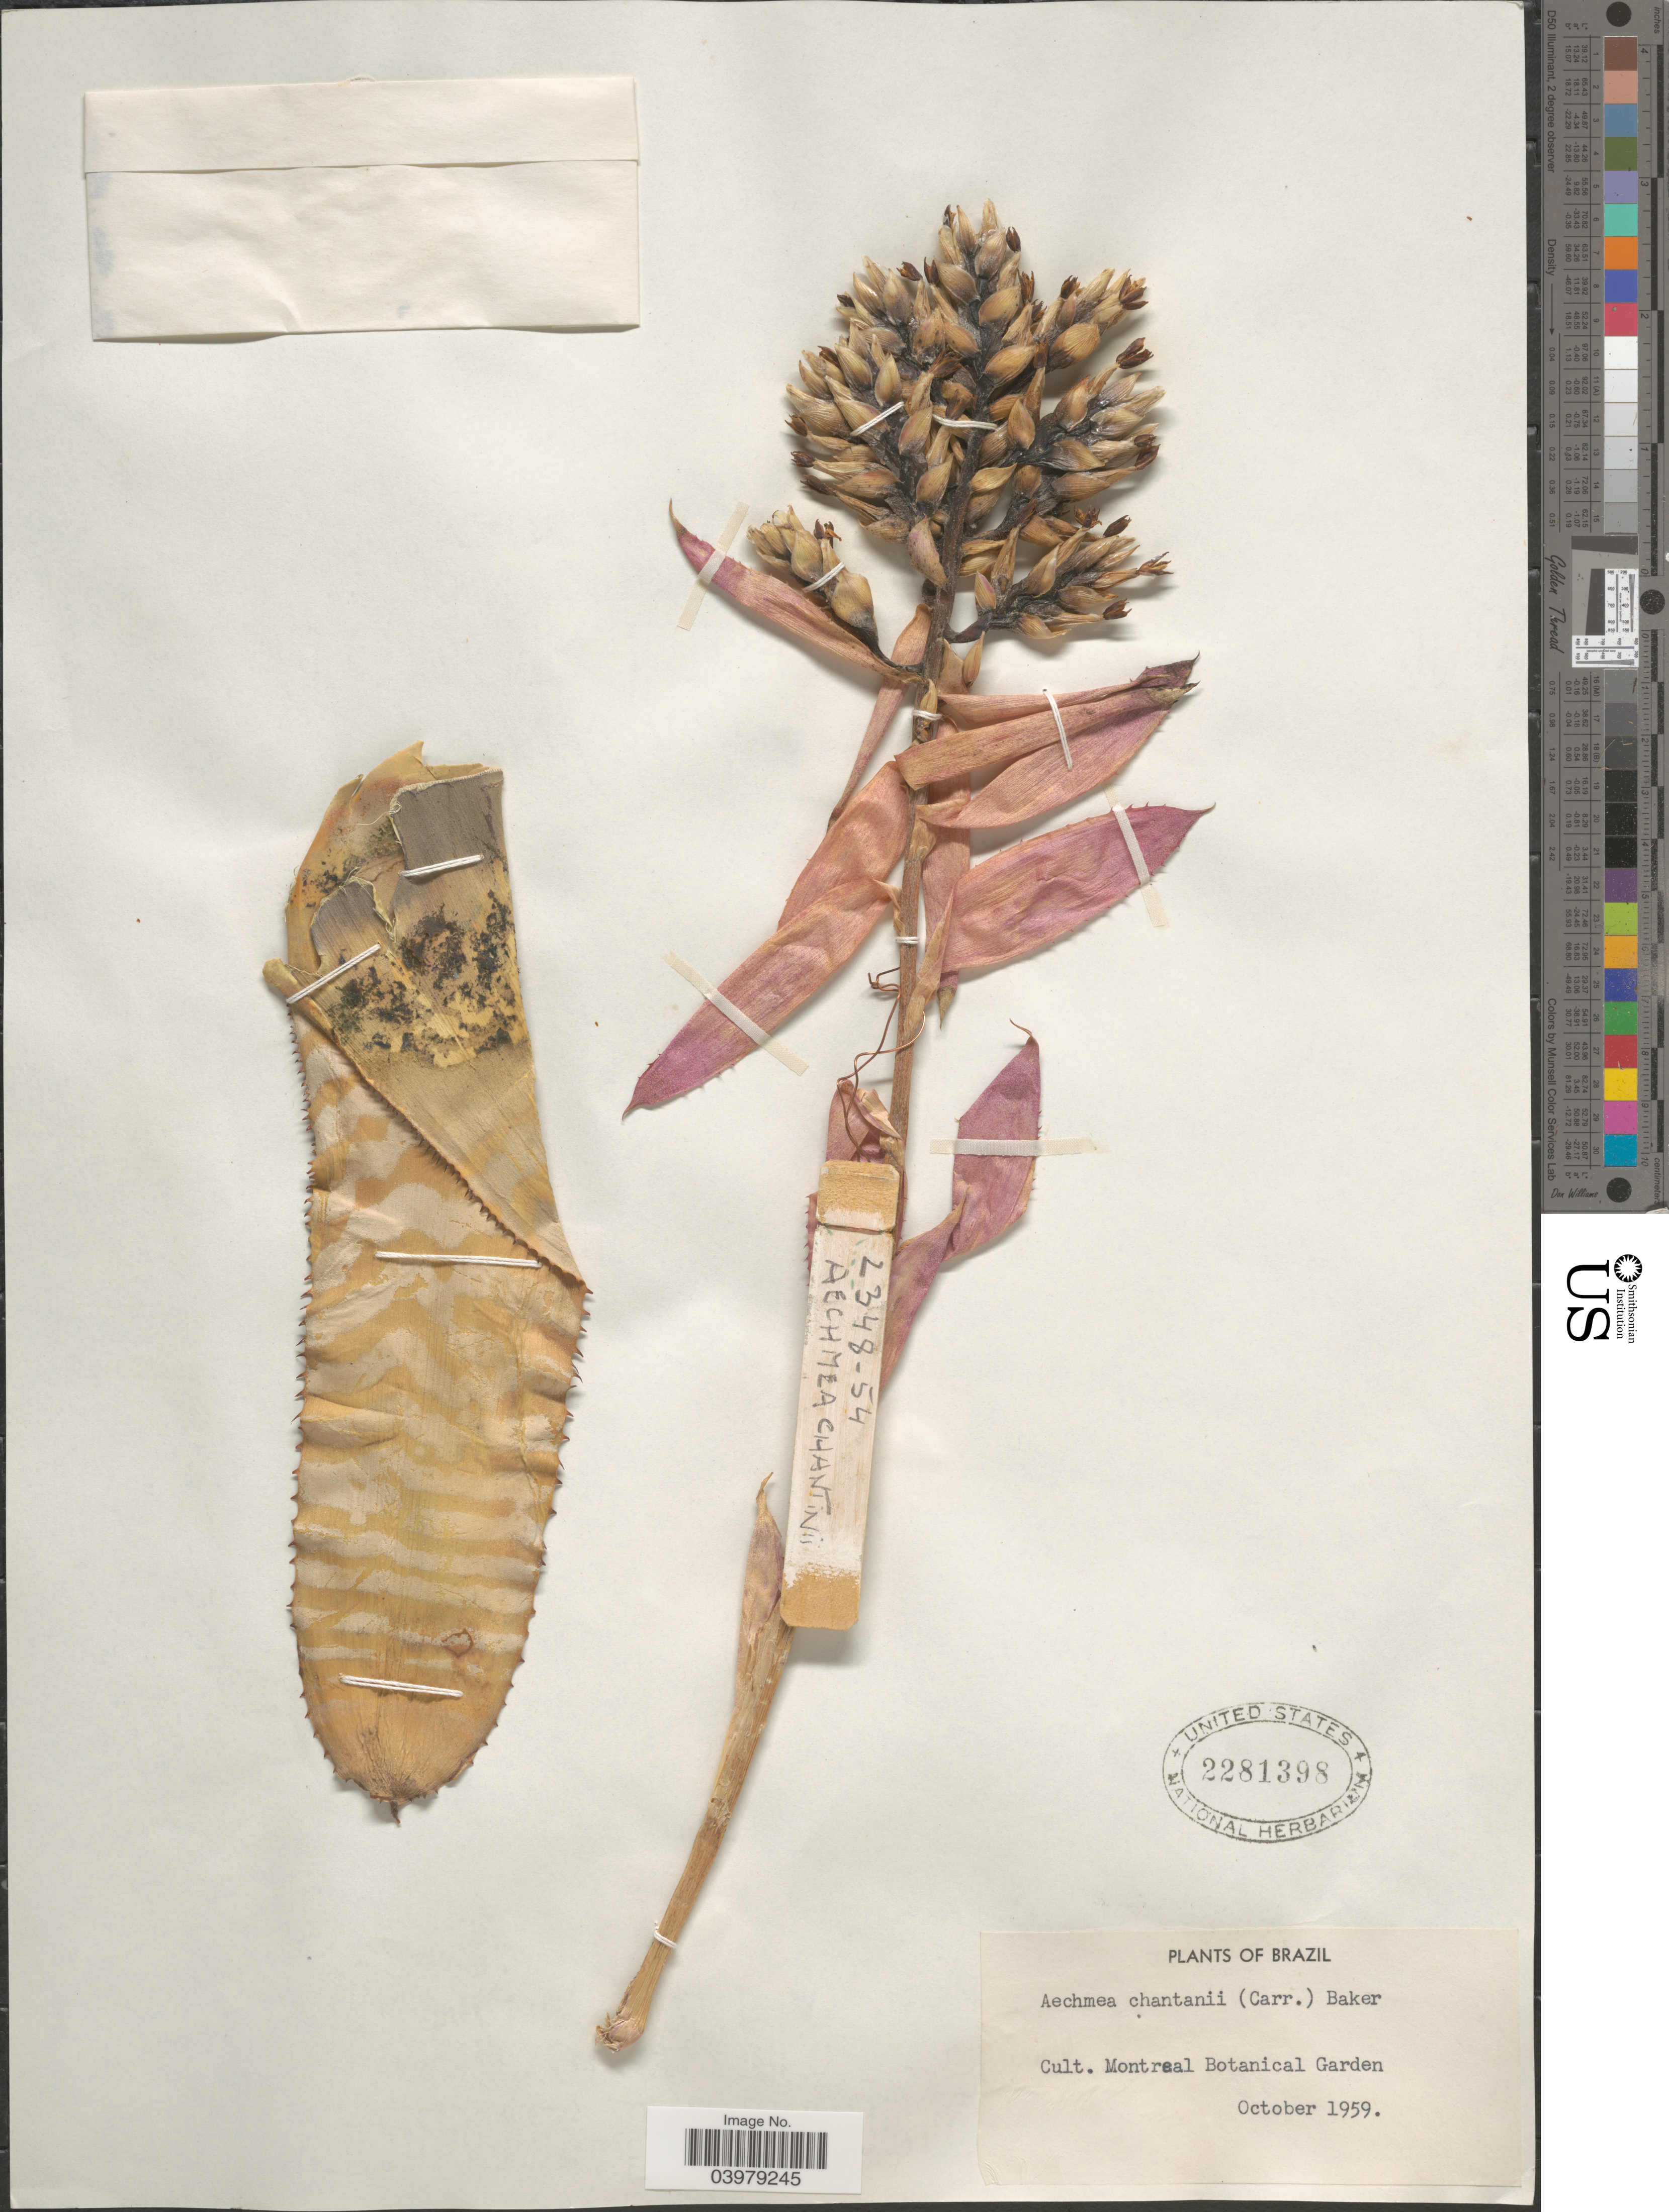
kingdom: Plantae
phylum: Tracheophyta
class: Liliopsida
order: Poales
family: Bromeliaceae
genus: Aechmea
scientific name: Aechmea chantinii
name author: (Carrière) Baker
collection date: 1959-10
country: Canada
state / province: Quebec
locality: Montreal Botanical Garden.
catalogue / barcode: US 2281398